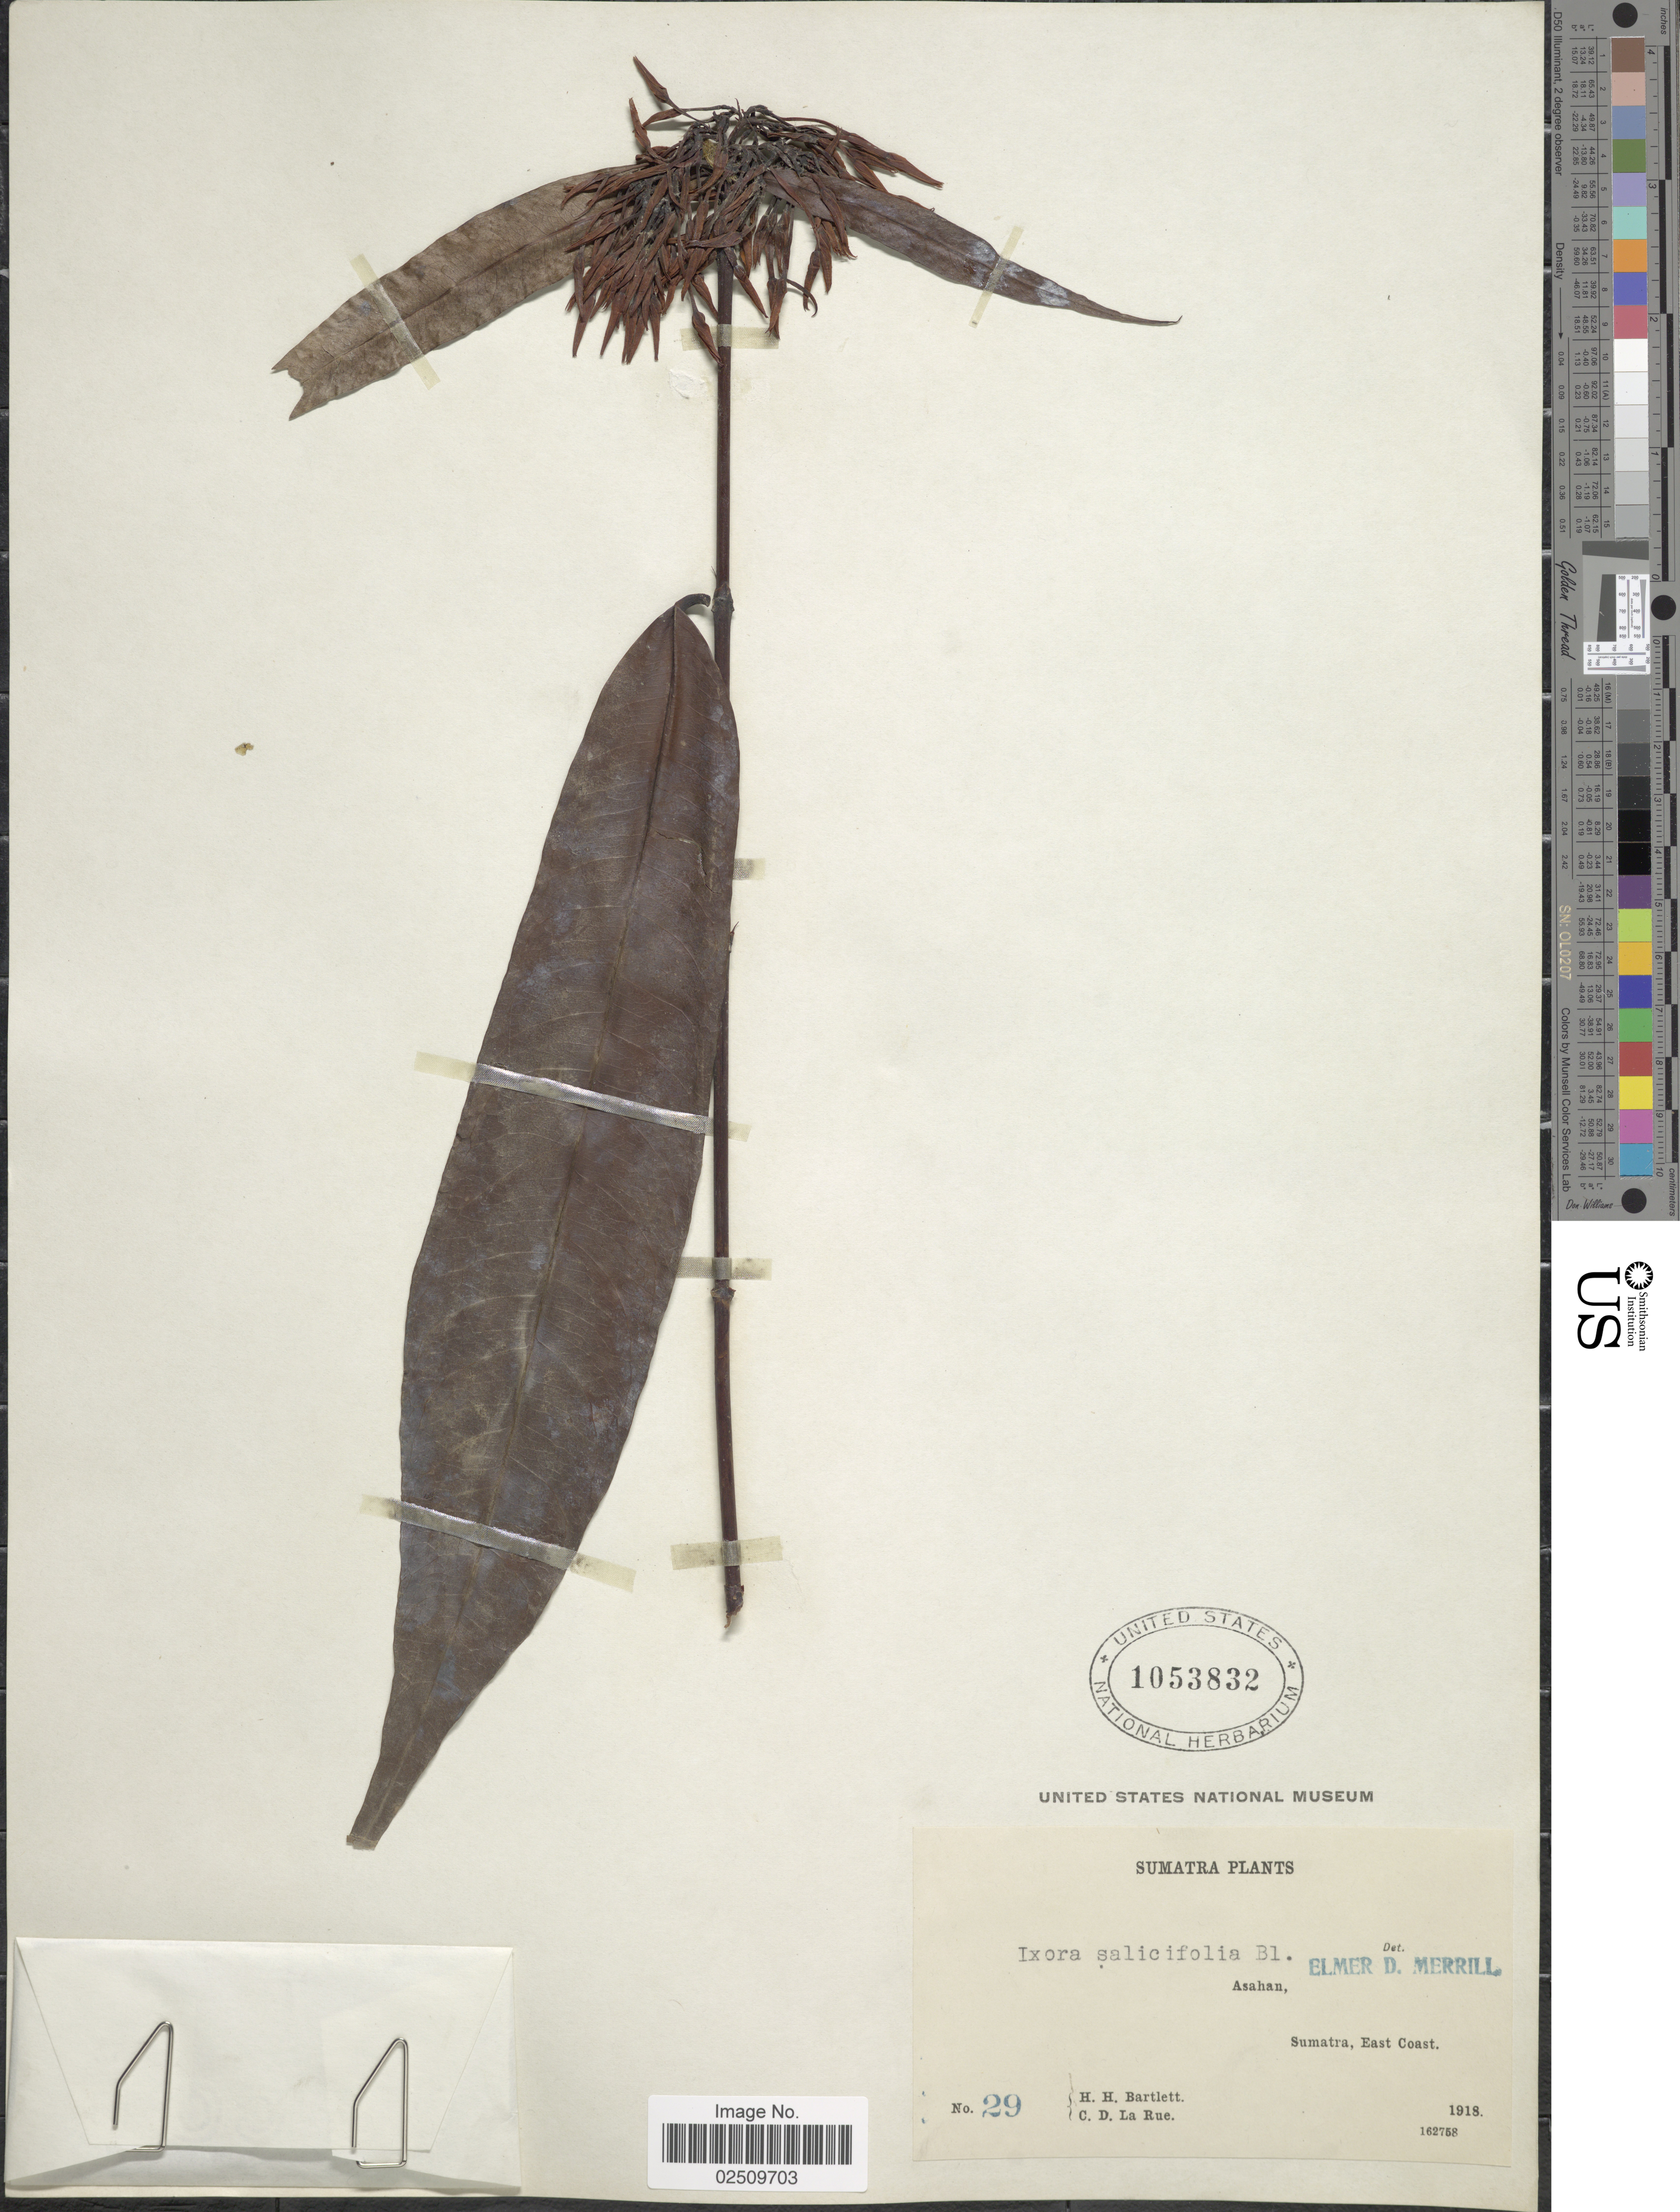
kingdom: Plantae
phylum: Tracheophyta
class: Magnoliopsida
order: Gentianales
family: Rubiaceae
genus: Ixora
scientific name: Ixora salicifolia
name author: (Blume) DC.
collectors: H. H. Bartlett & C. La Rue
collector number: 29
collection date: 1918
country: Indonesia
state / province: Sumatra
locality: Asahan, East Coast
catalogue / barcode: US 1053832